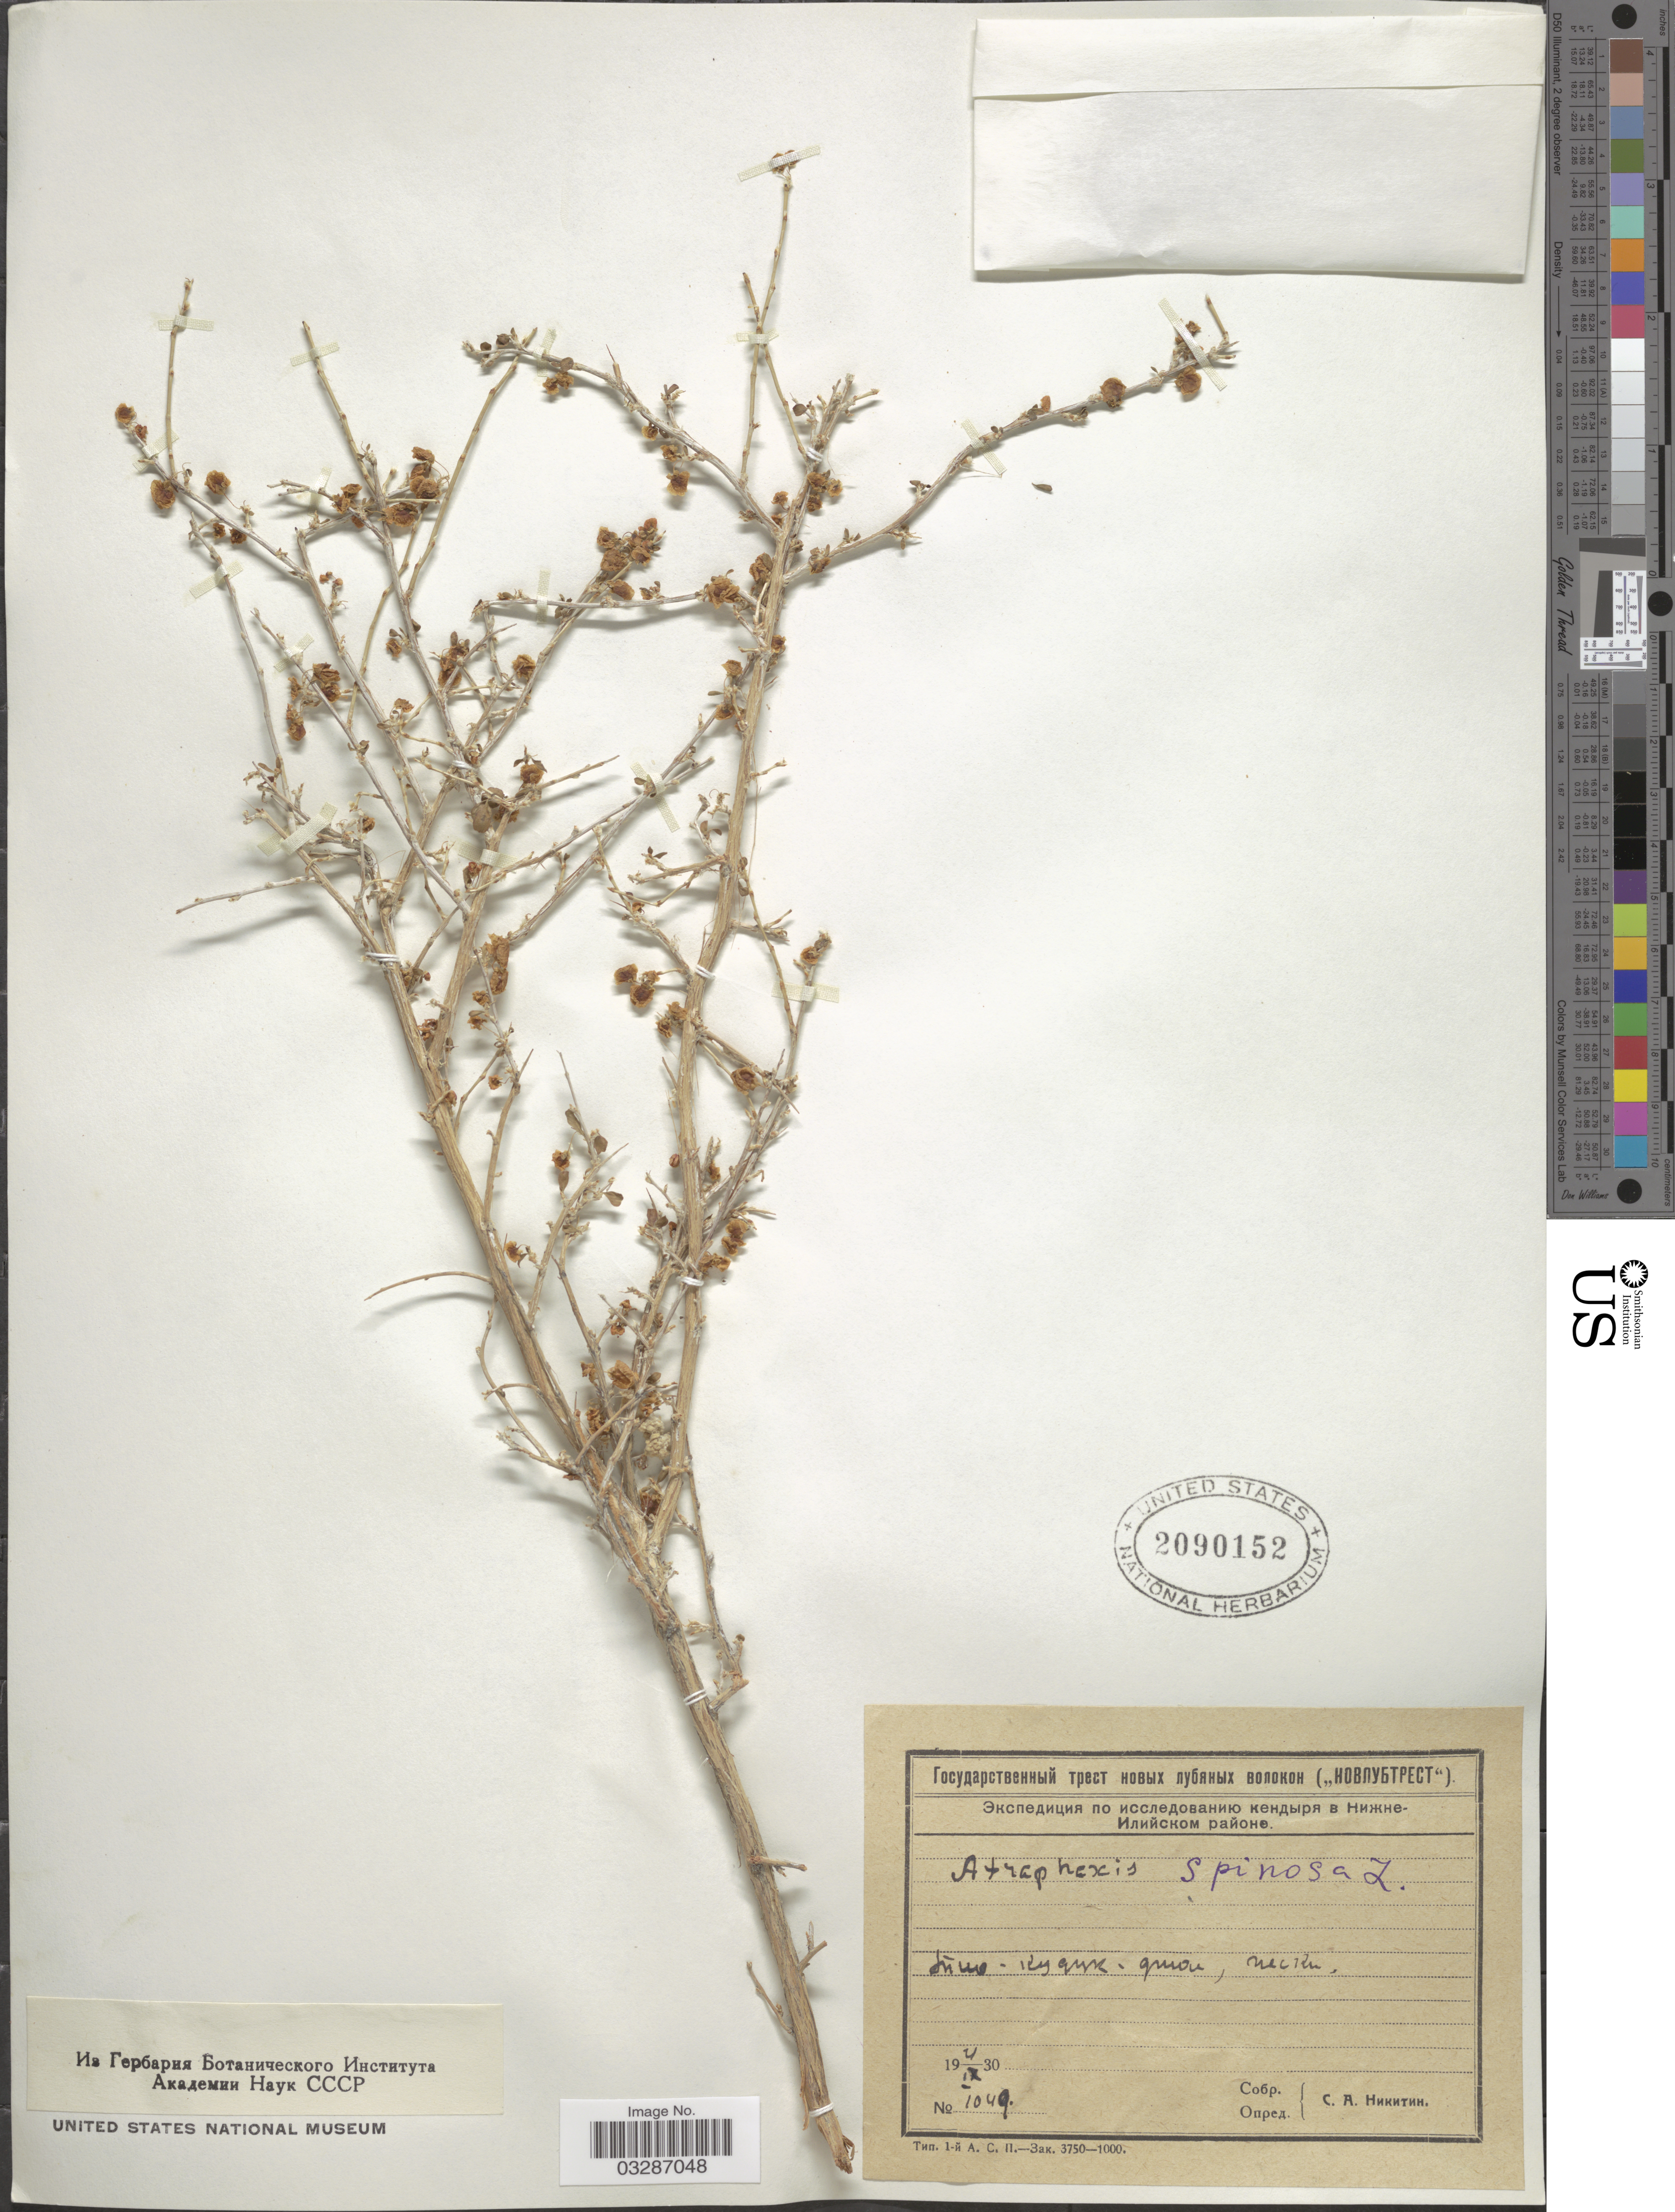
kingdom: Plantae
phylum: Tracheophyta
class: Magnoliopsida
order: Caryophyllales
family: Polygonaceae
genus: Atraphaxis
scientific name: Atraphaxis spinosa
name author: L.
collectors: S. A. Nikitin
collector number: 1049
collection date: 1930-09-21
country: Kazakhstan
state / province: Almaty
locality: Ile Audany.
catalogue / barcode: US 2090152